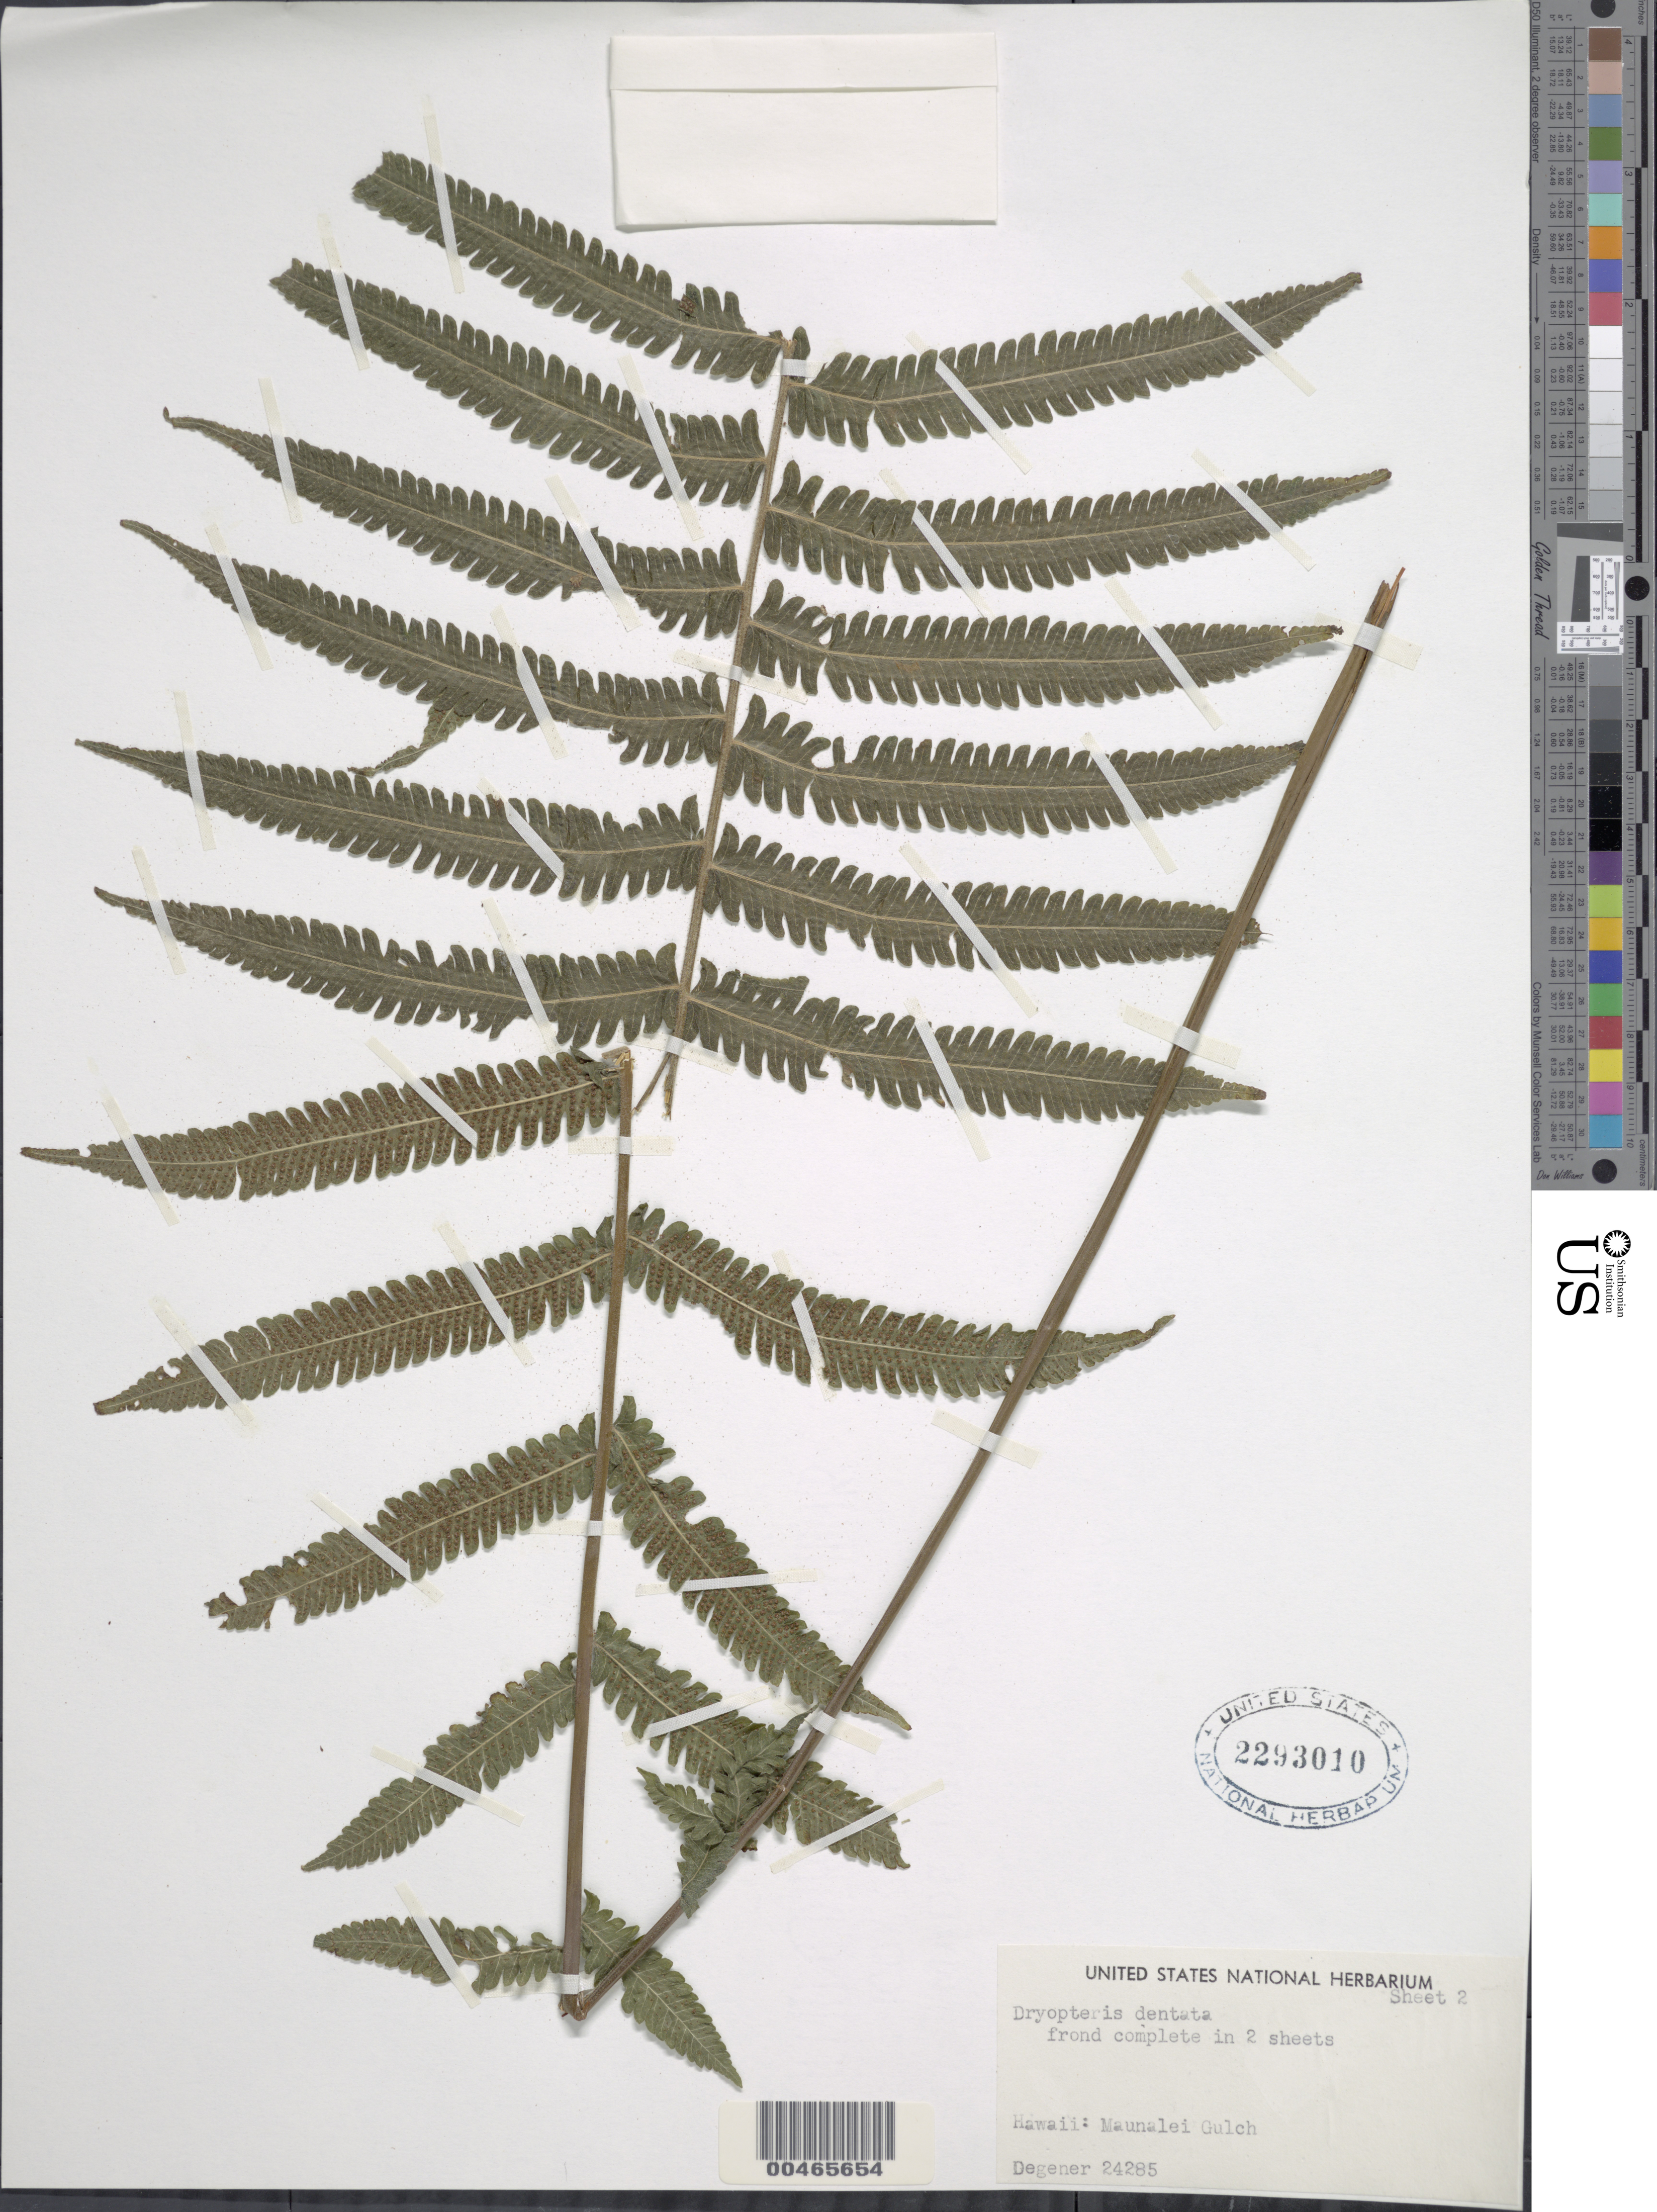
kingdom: Plantae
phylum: Tracheophyta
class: Polypodiopsida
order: Polypodiales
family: Thelypteridaceae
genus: Christella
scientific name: Christella dentata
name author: (Forssk.) Brownsey & Jermy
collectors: O. Degener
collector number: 24285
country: United States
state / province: Hawaii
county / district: Kauai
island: Kaua'i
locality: Maunalei Gulch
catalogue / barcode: US 2293010